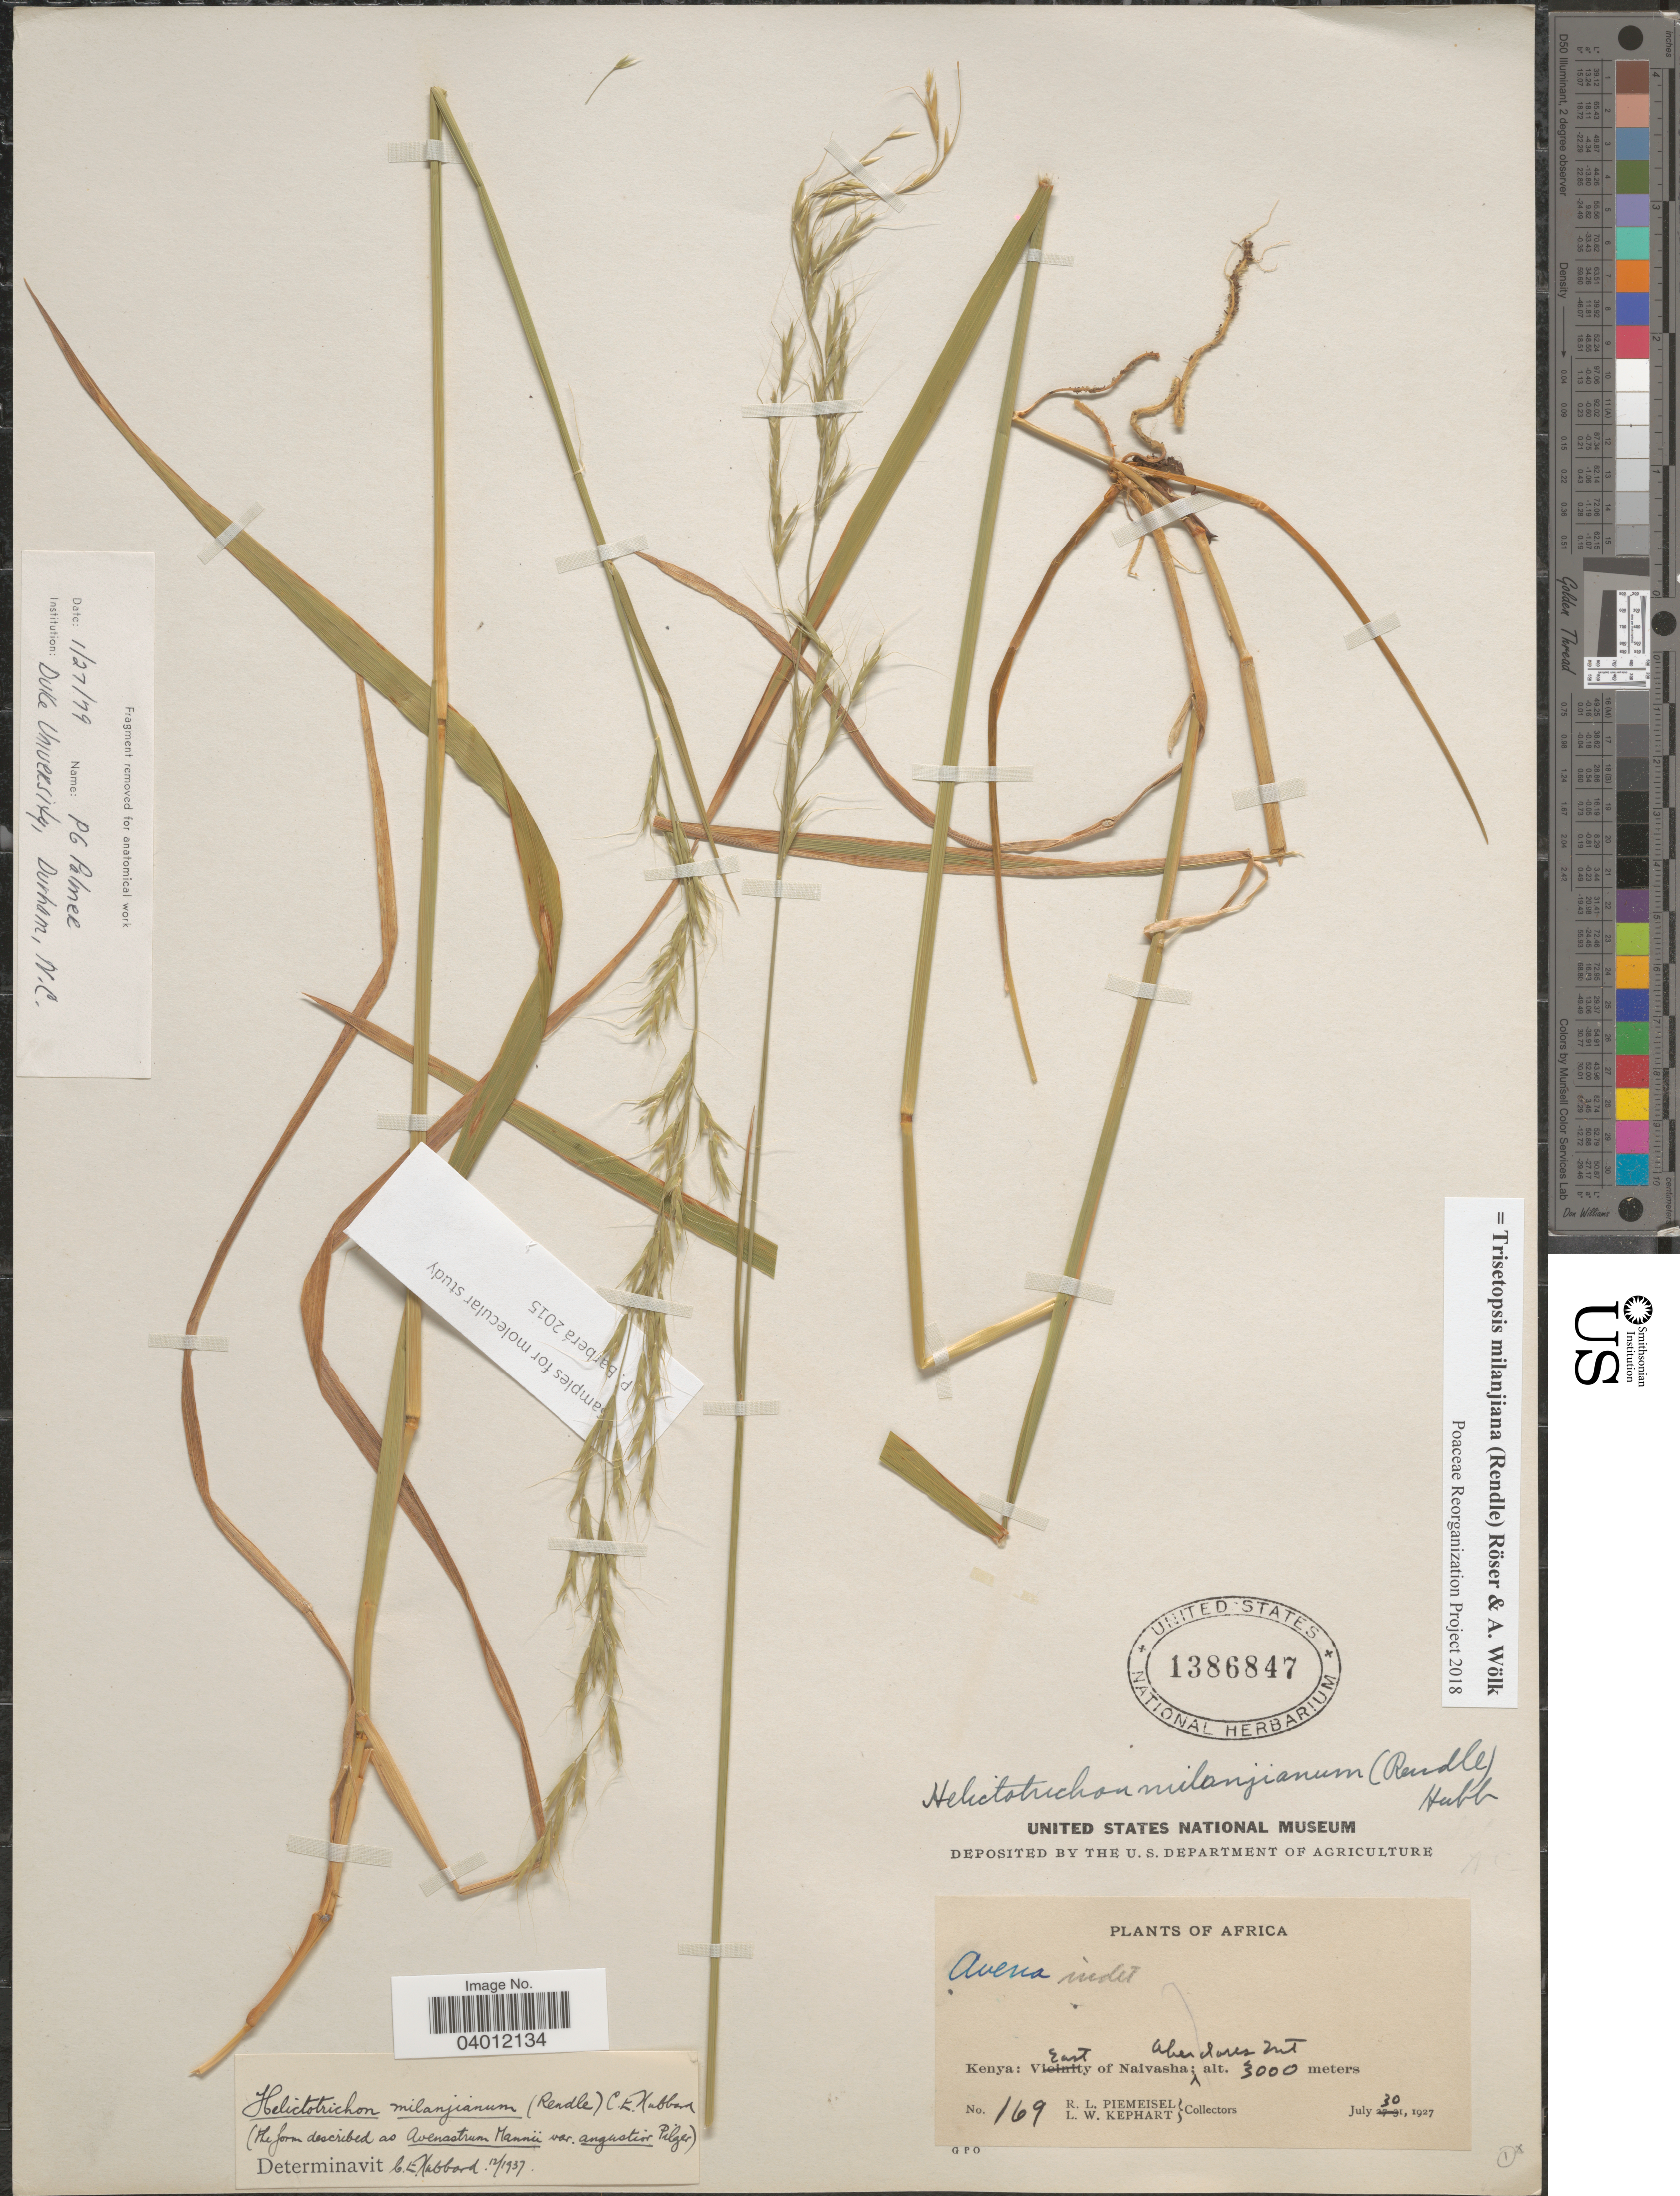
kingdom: Plantae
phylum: Tracheophyta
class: Liliopsida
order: Poales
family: Poaceae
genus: Trisetopsis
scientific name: Trisetopsis milanjiana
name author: (Rendle) Röser & Wölk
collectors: R. Piemseisel & L. W. Kephart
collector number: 169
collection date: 1927-07-30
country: Kenya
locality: East of Naivasha; Aberdares Mt.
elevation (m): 3000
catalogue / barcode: US 1386847